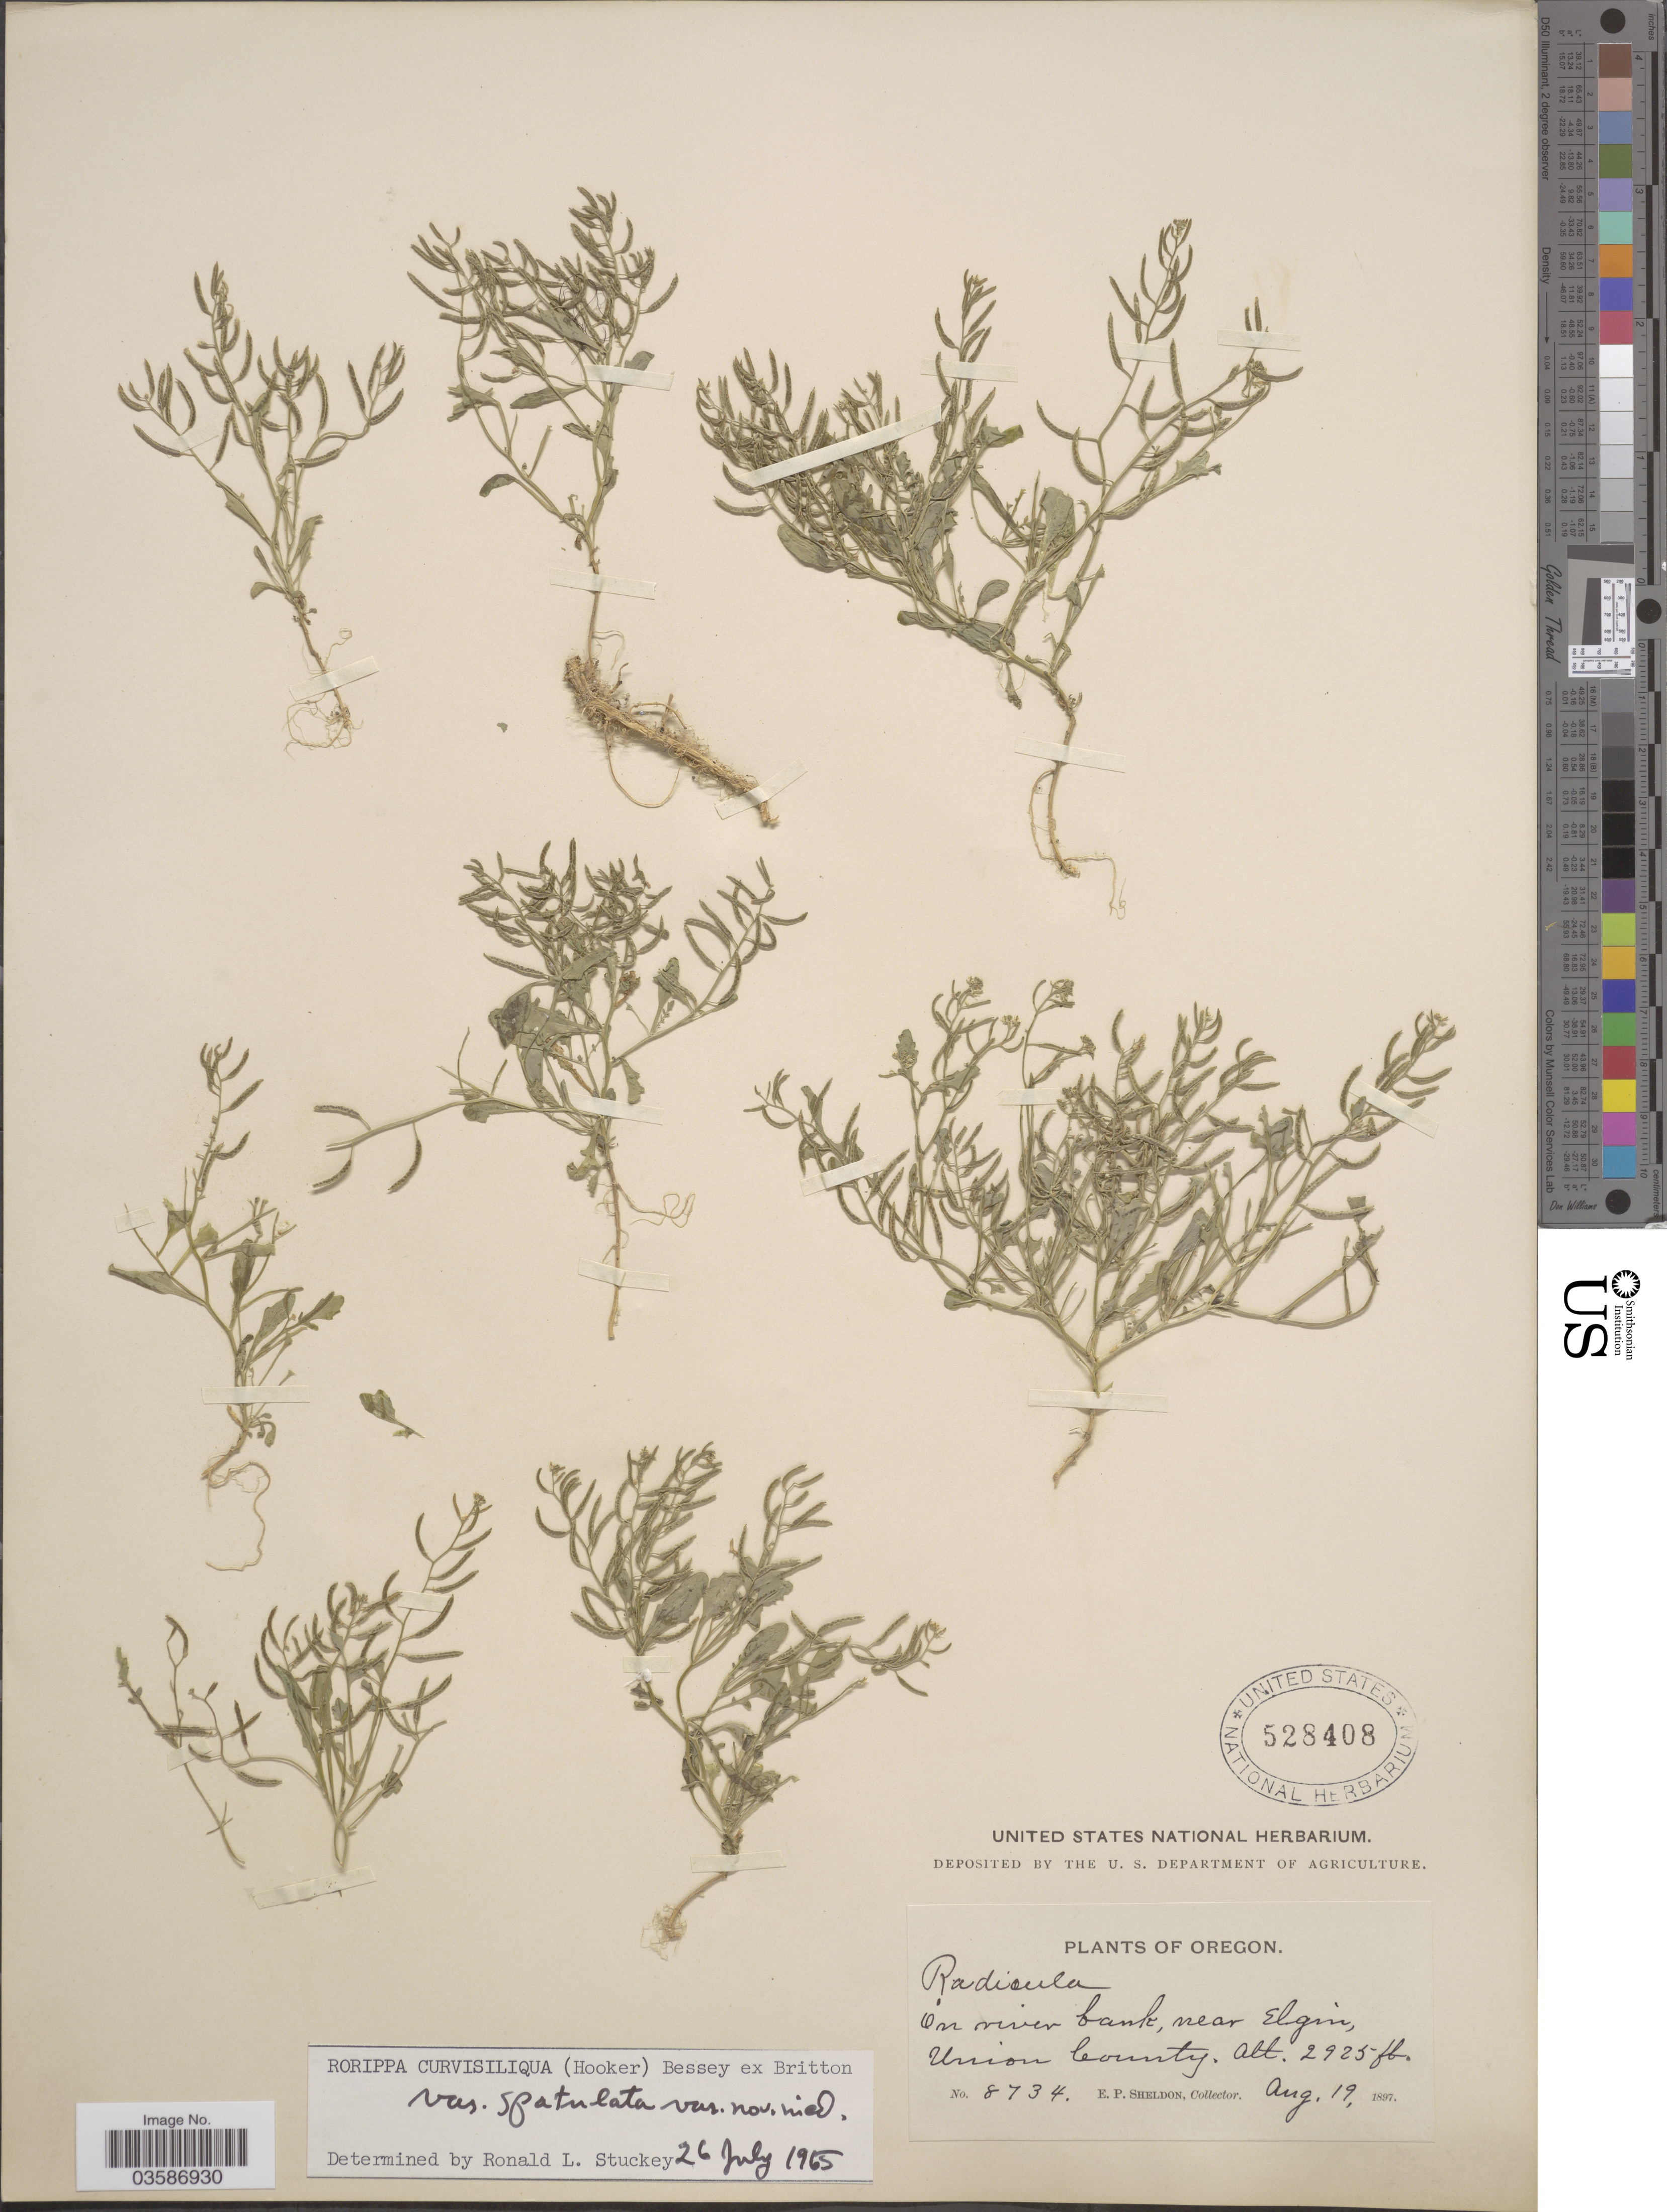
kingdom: Plantae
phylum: Tracheophyta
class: Magnoliopsida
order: Brassicales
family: Brassicaceae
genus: Rorippa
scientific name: Rorippa curvisiliqua var. spatulata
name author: Stuckey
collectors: E. P. Sheldon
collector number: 8734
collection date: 1897-08-19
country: United States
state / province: Oregon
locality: In river bank, near Elgin, Union County.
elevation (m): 892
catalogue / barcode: US 528408